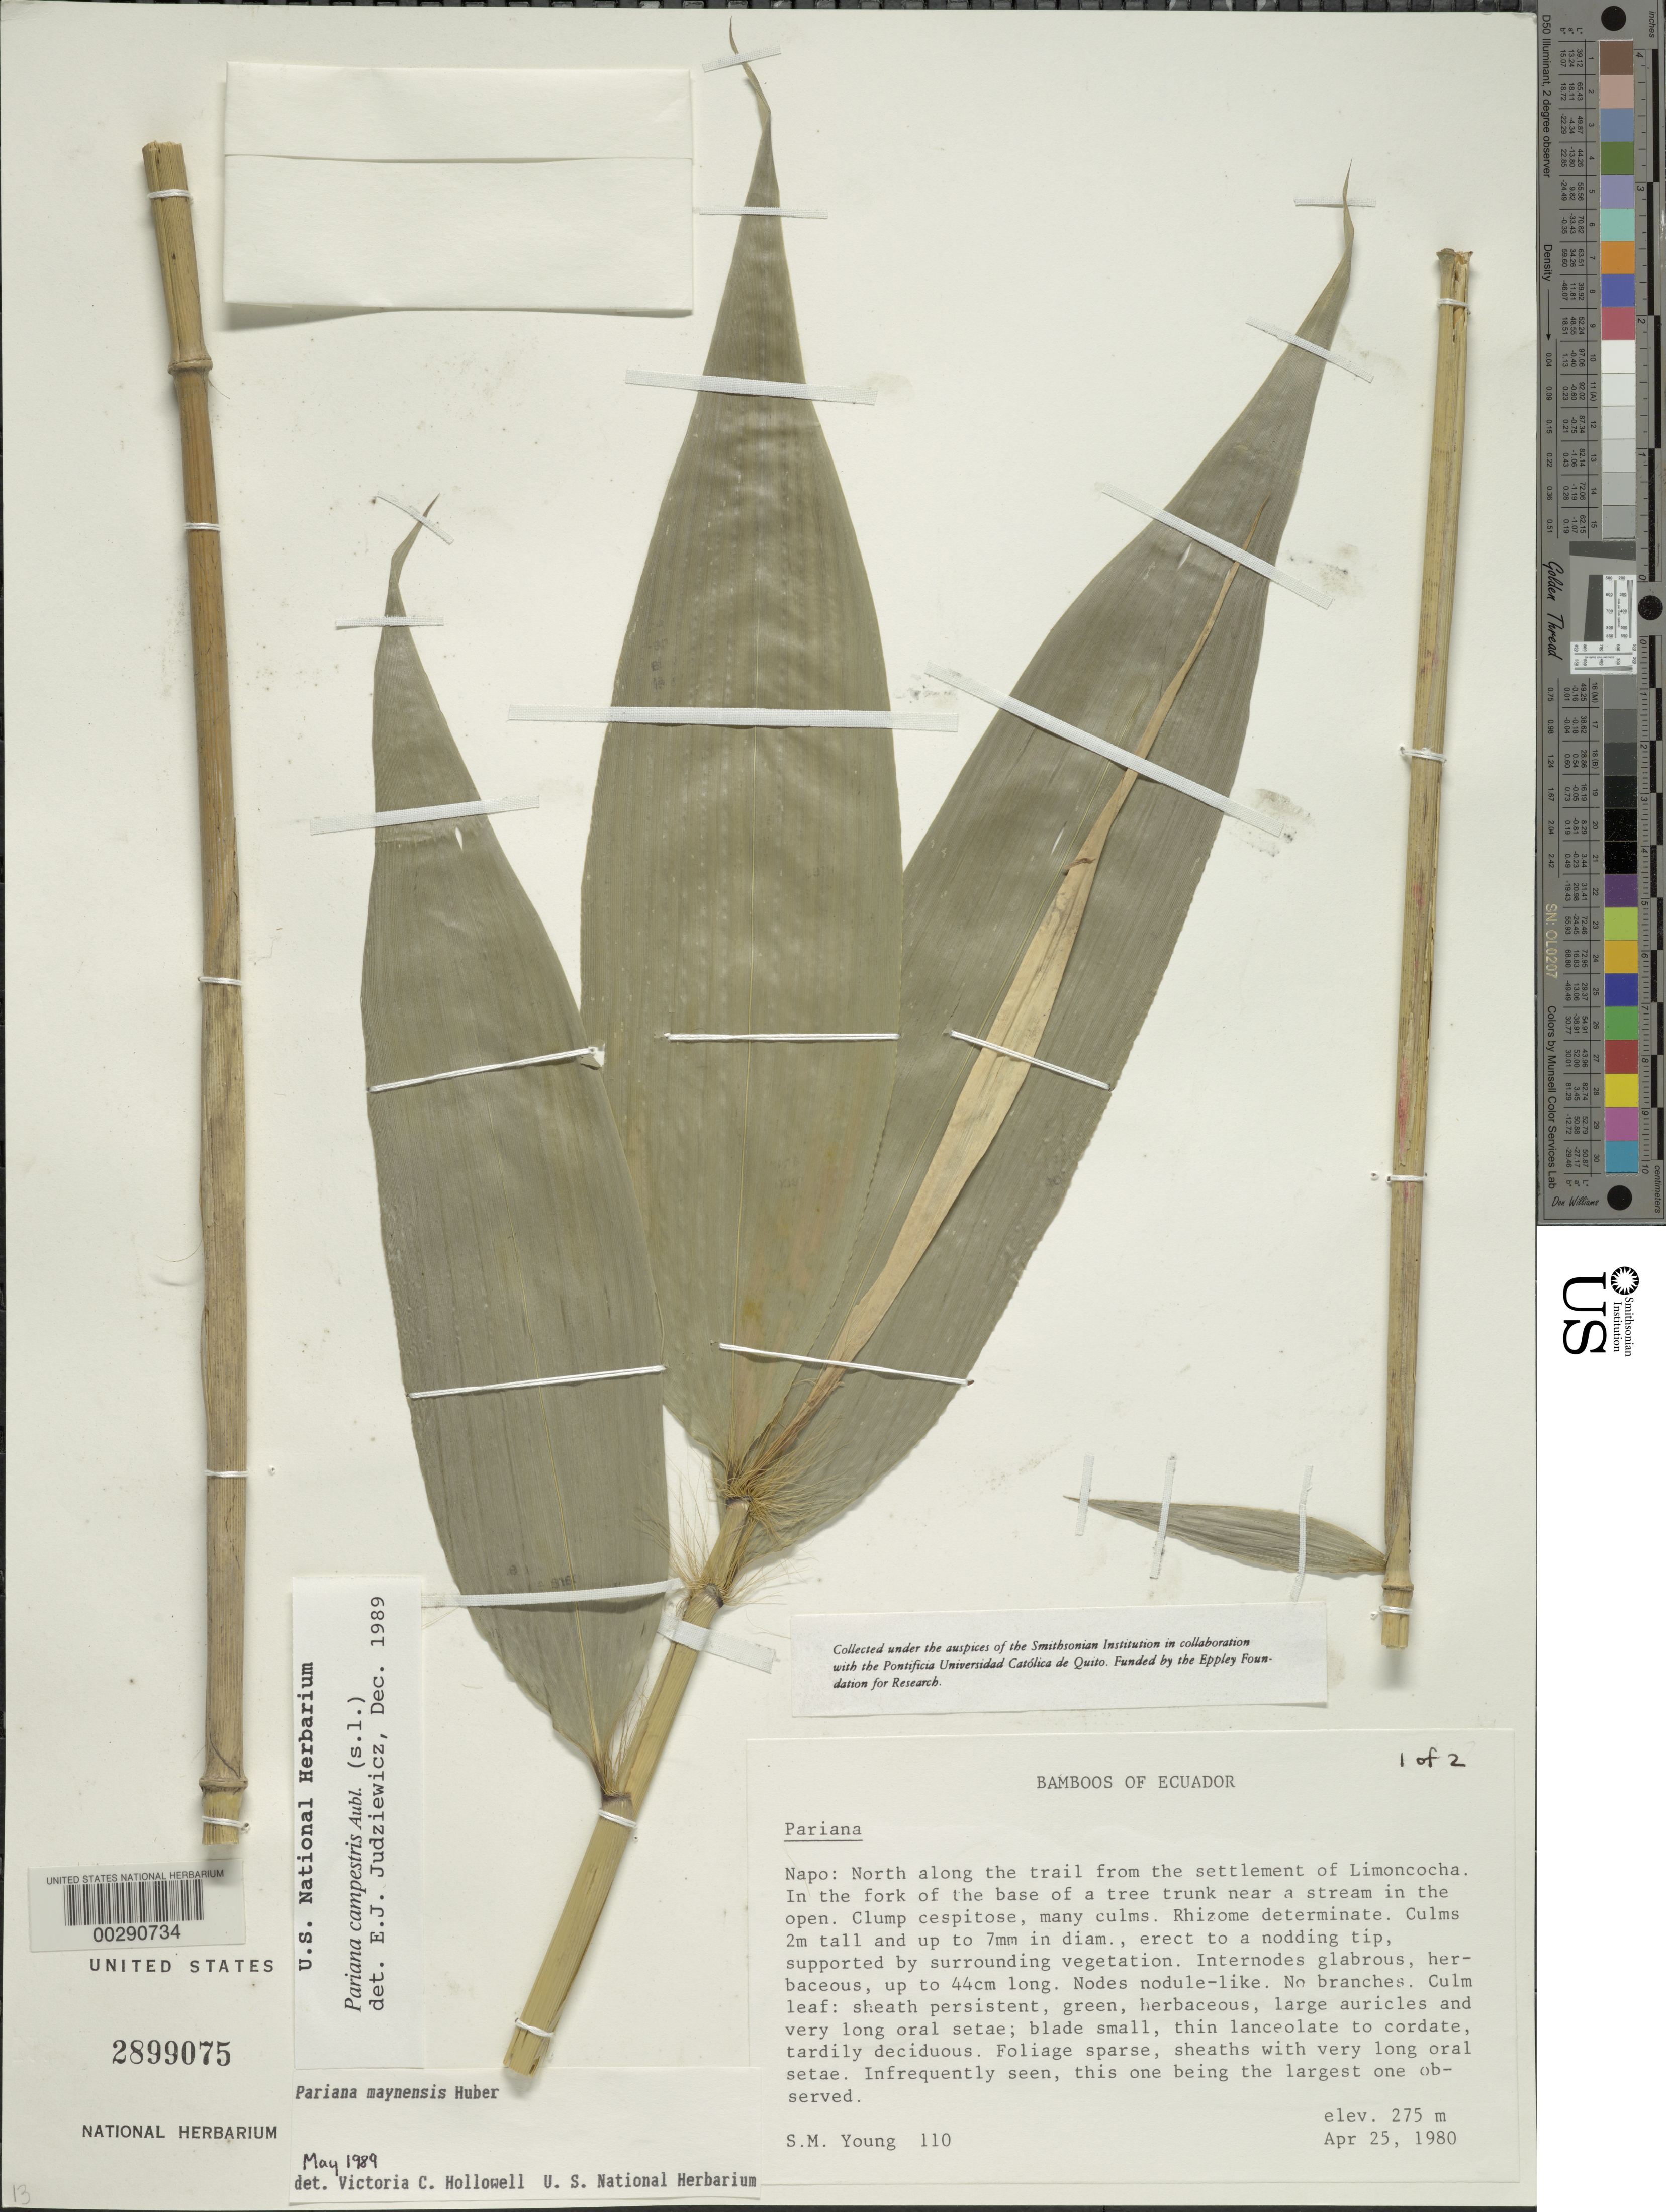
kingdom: Plantae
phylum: Tracheophyta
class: Liliopsida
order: Poales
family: Poaceae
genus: Pariana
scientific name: Pariana campestris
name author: Aubl.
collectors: S. Young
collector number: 110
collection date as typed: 25 Apr 1980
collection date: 1980-04-25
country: Ecuador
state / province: Napo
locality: N along the Trail from the settlement of Limoncocha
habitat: Near a stream in the open; in the fork of base of a tree trunk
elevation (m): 275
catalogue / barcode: US 2899075